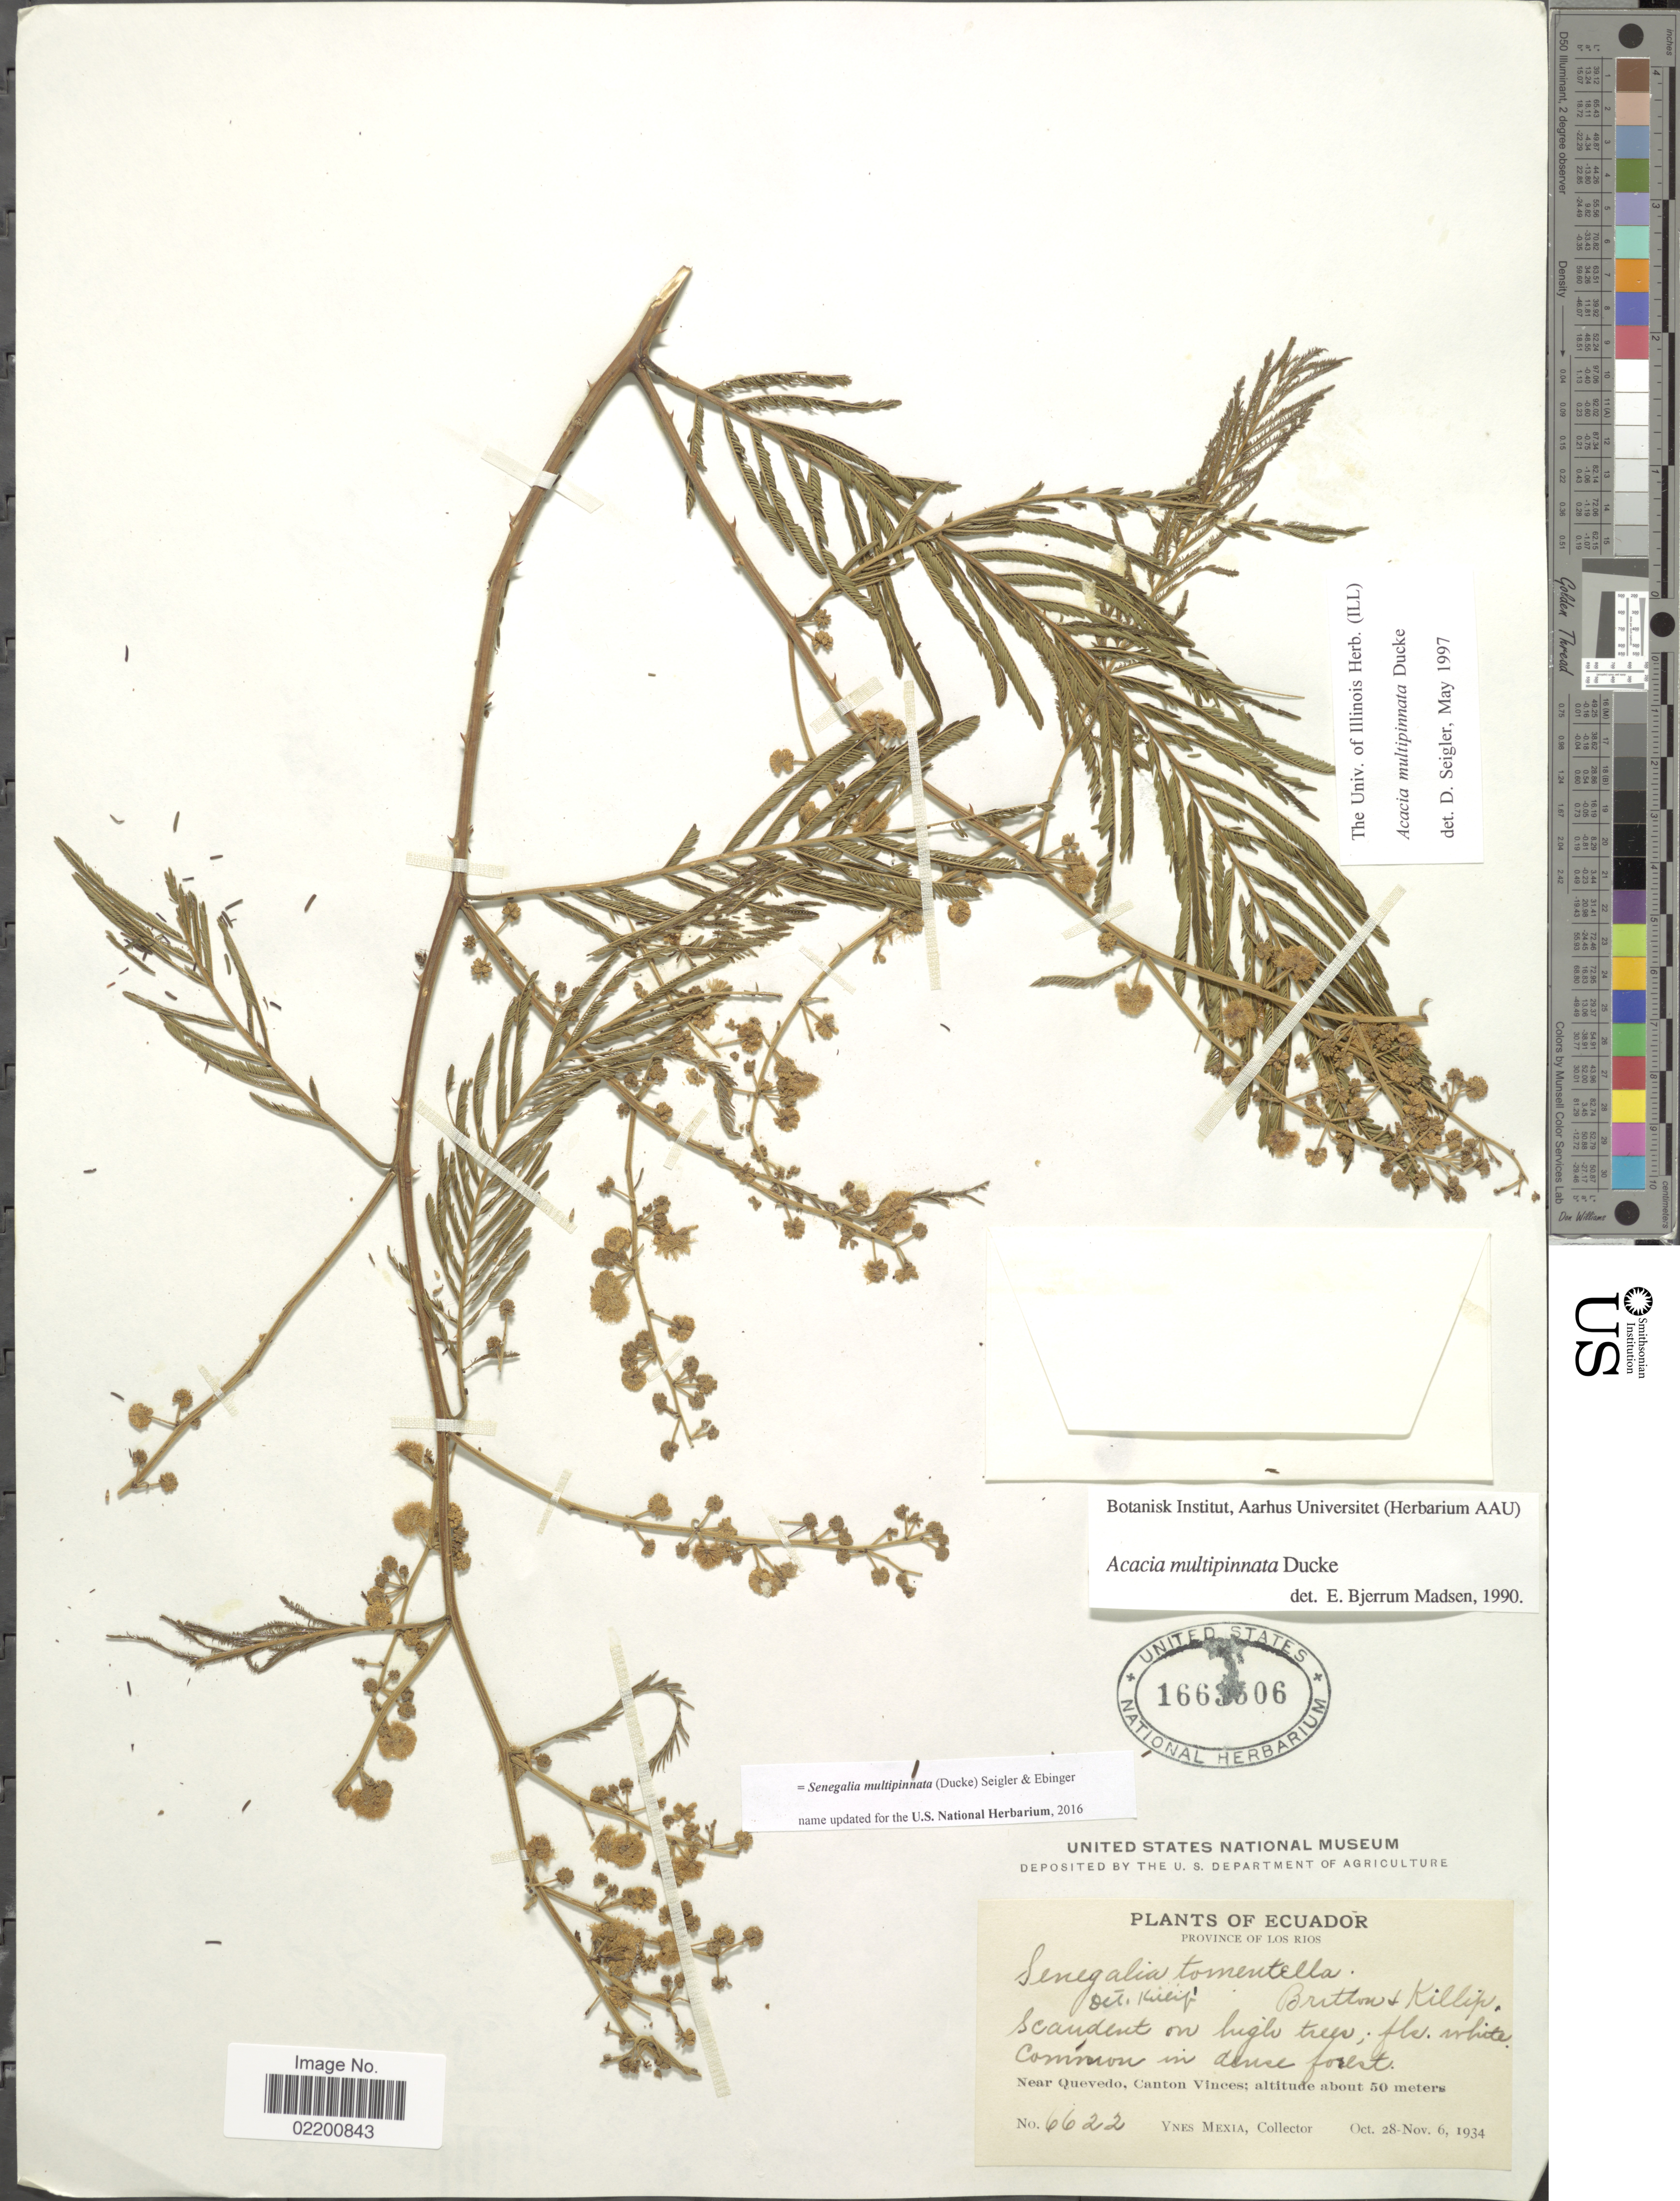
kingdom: Plantae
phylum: Tracheophyta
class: Magnoliopsida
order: Fabales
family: Fabaceae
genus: Senegalia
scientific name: Senegalia multipinnata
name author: (Ducke) Seigler & Ebinger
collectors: Y. Mexia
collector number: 6622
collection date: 1934-10-28/1934-11-06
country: Ecuador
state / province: Los Ríos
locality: Near Quevedo, Canton Vinces.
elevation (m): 50